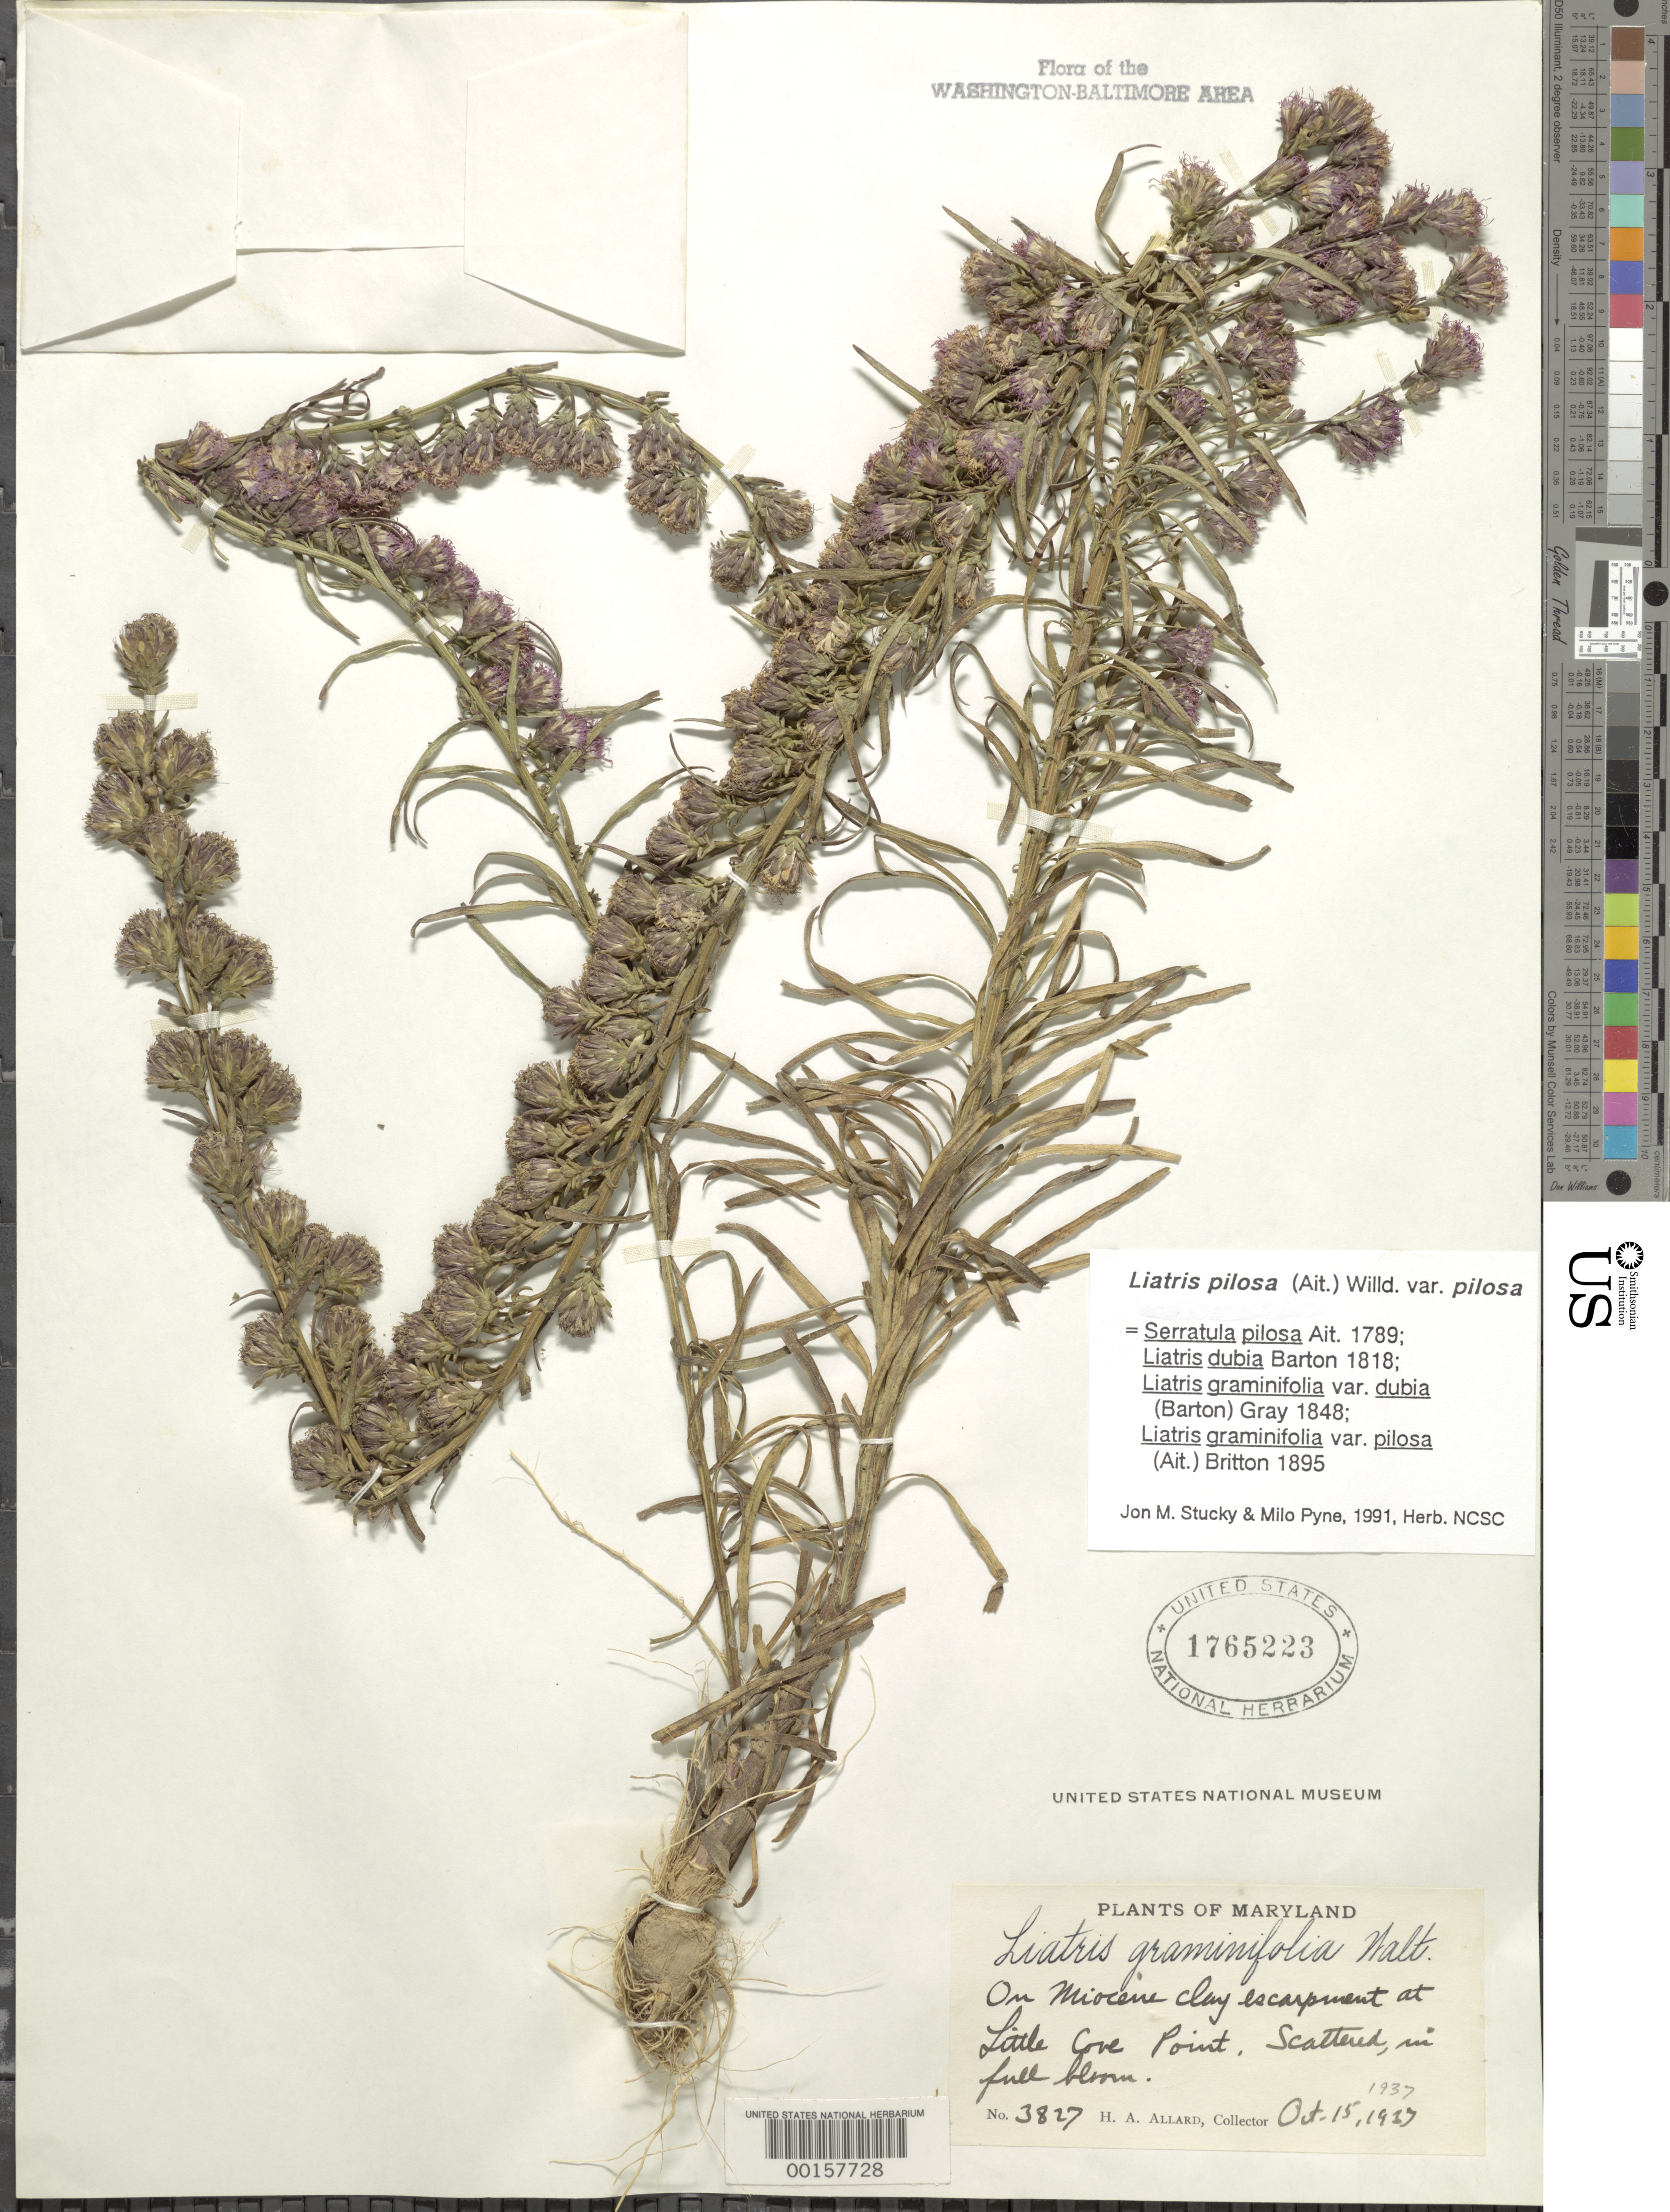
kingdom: Plantae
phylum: Tracheophyta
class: Magnoliopsida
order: Asterales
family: Asteraceae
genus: Liatris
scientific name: Liatris pilosa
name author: (Aiton) Willd.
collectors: H. A. Allard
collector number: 3827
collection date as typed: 15 Oct 1937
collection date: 1937-10-15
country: United States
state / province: Maryland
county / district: Calvert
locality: Little Cove Point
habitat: Clay escarpment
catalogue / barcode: US 1765223